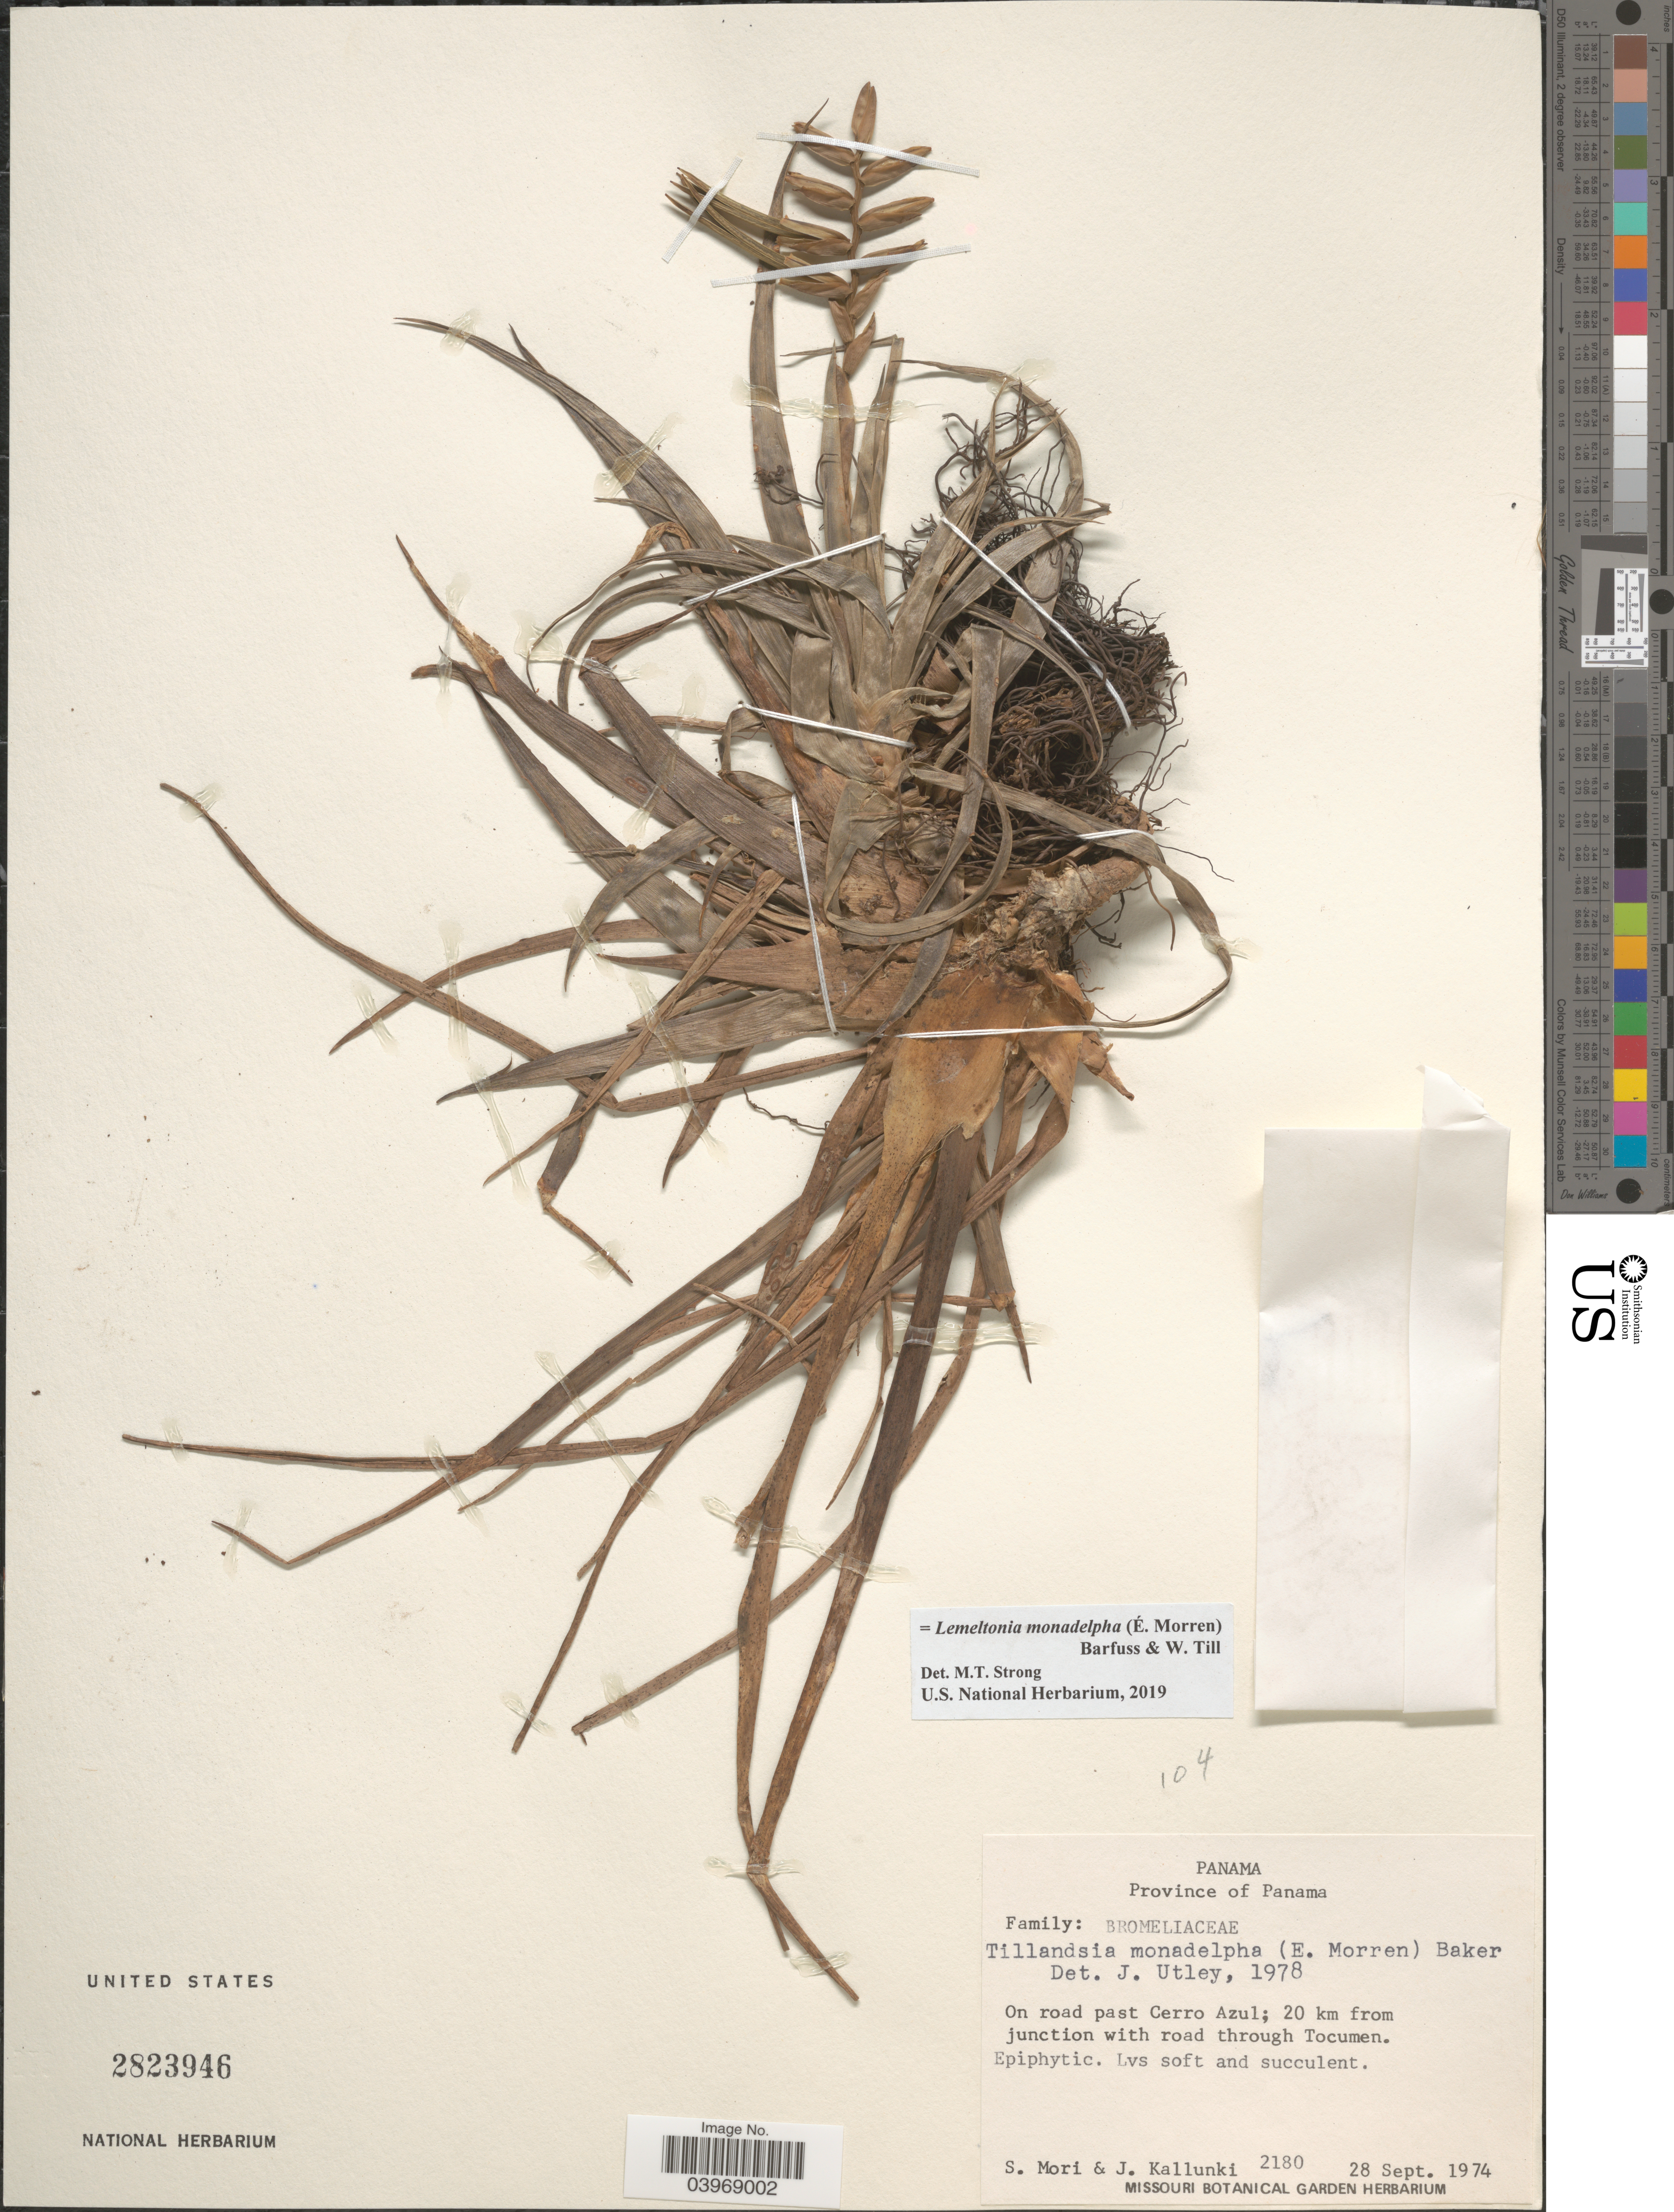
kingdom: Plantae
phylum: Tracheophyta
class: Liliopsida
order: Poales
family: Bromeliaceae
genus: Lemeltonia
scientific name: Lemeltonia monadelpha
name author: (É. Morren) Barfuss & W. Till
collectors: S. Mori & J. Kallunki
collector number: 2180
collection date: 1974-09-28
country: Panama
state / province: Panamá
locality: On road past Cerro Azul; 20 km from junction with road through Tocumen.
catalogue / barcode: US 2823946